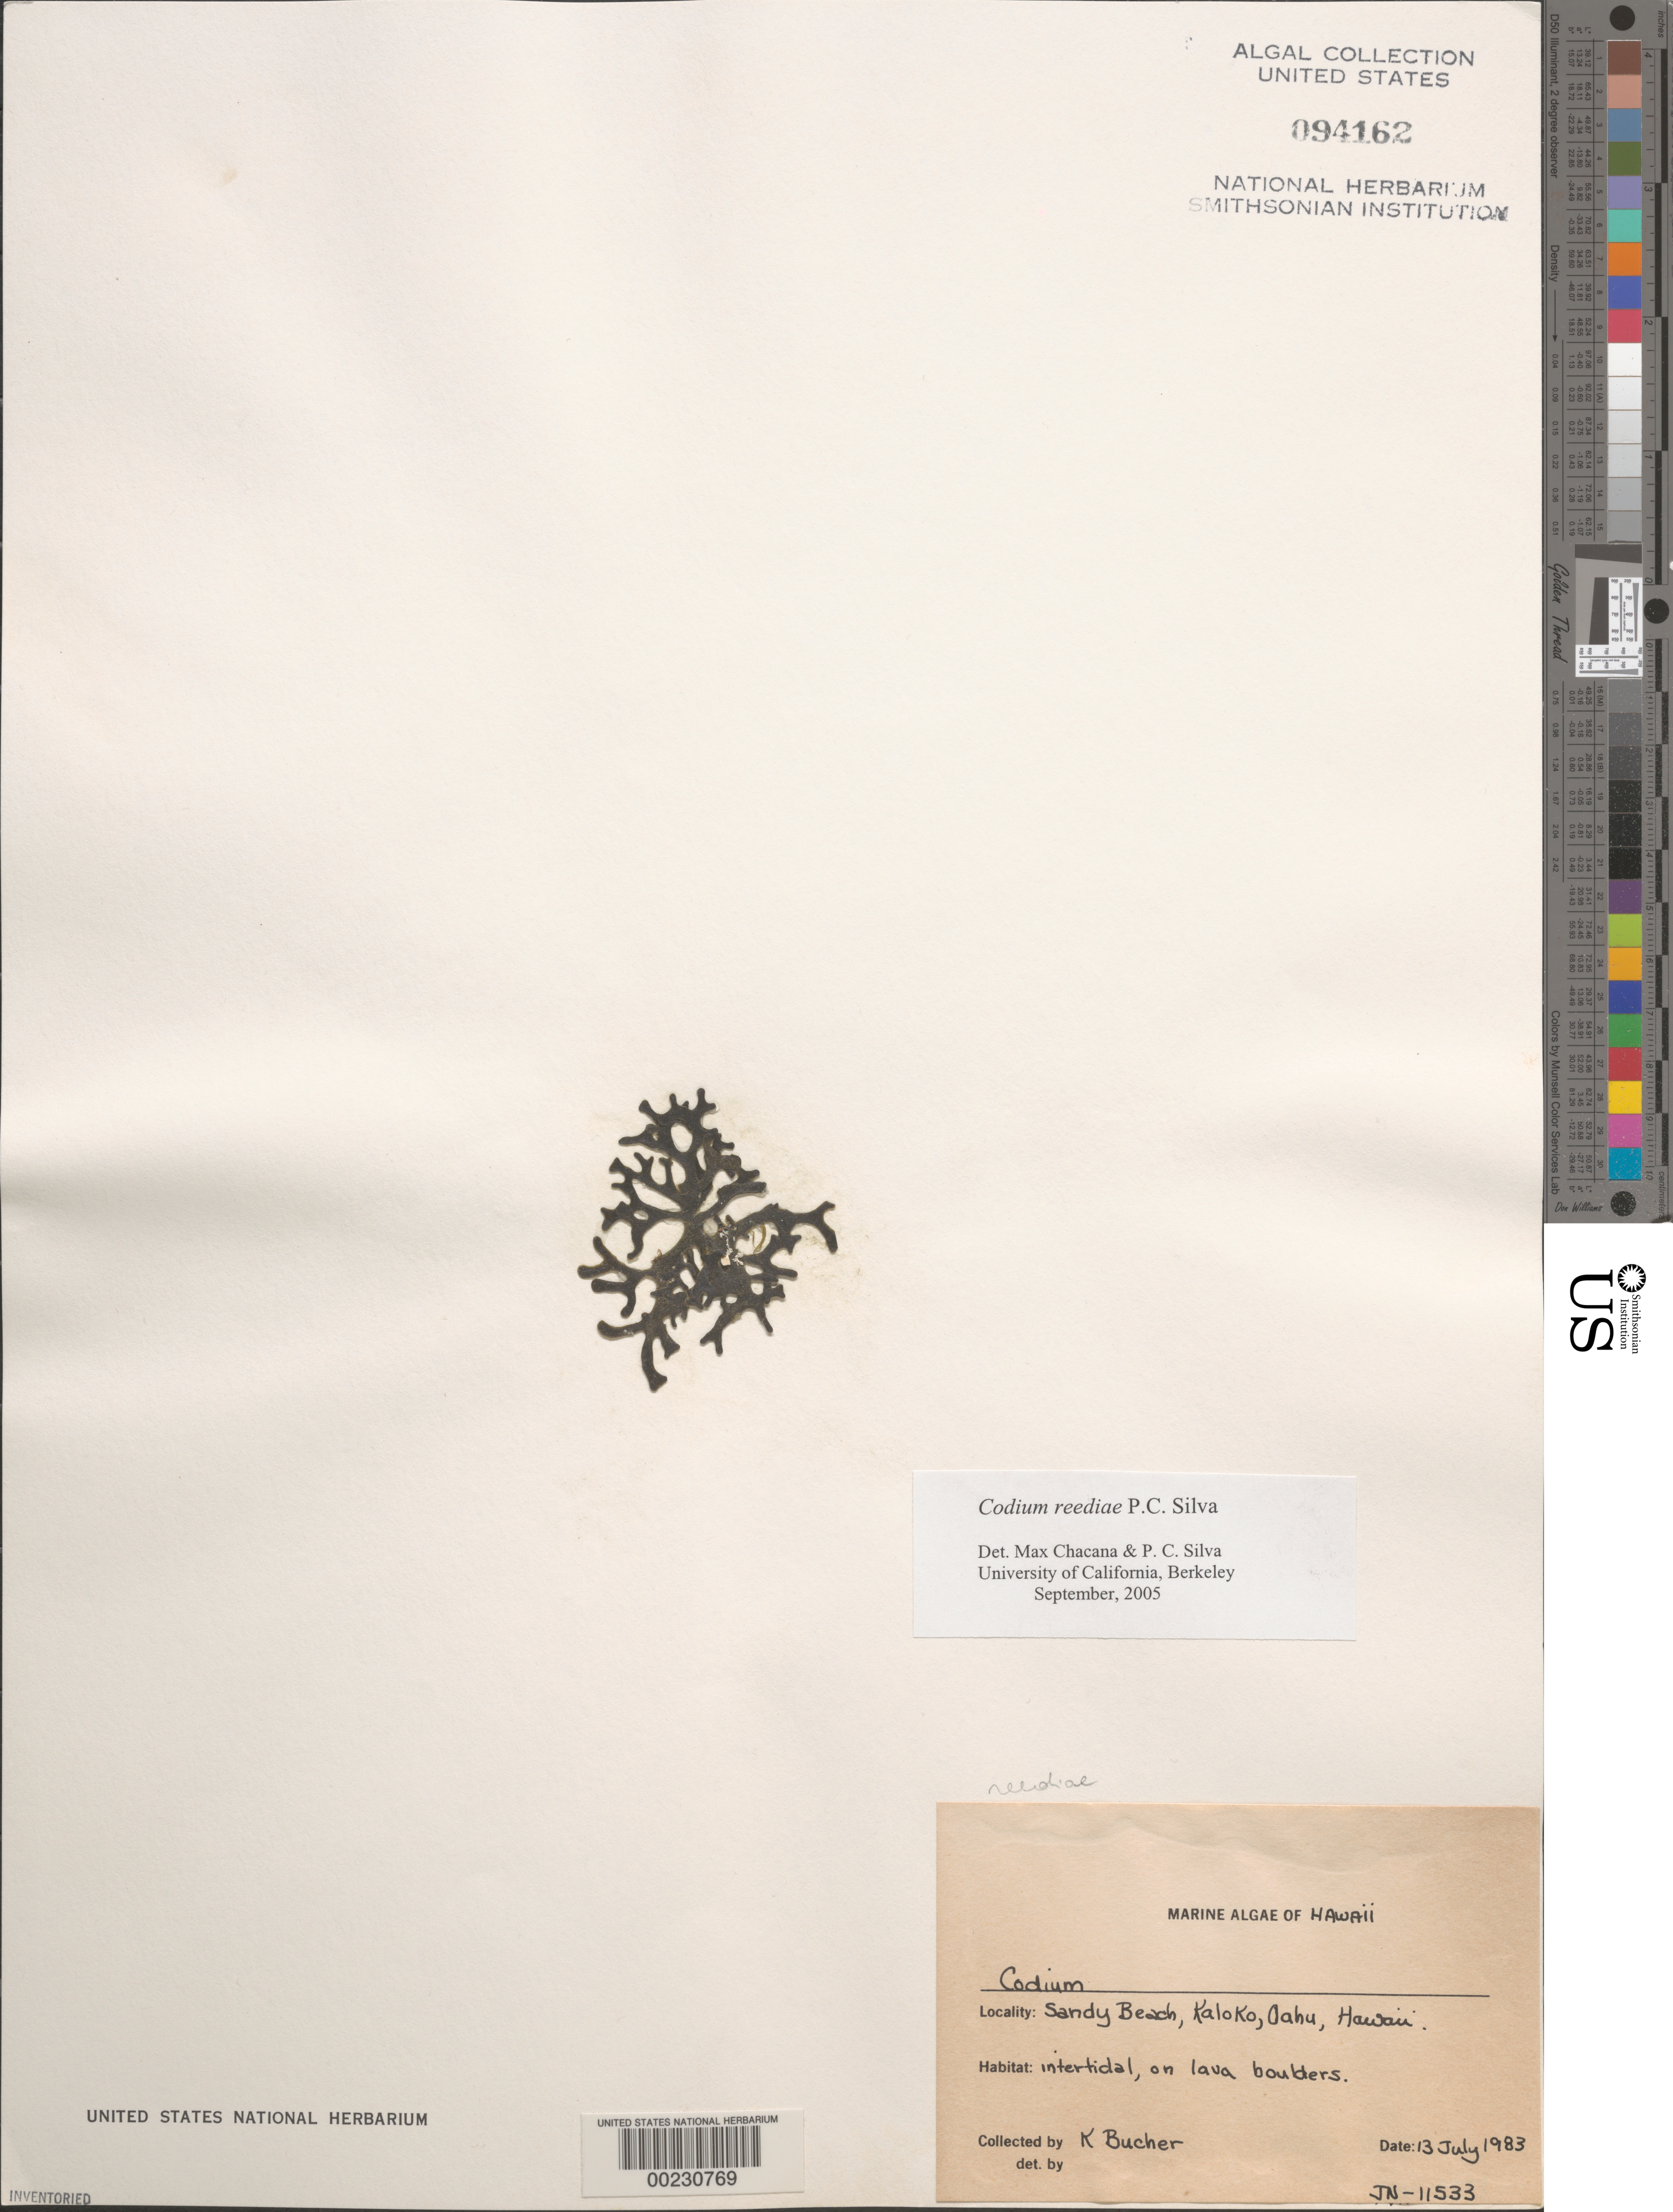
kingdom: Plantae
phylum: Chlorophyta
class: Ulvophyceae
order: Bryopsidales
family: Codiaceae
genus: Codium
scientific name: Codium reediae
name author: P.C. Silva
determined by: Chacana, M. E.; Silva, P. C.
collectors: K. E. Bucher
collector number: JN-11533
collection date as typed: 13 Jul 1983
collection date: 1983-07-13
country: United States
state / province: Hawaii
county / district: Honolulu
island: Oahu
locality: Kaloko, Sandy Beach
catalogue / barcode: US 94162